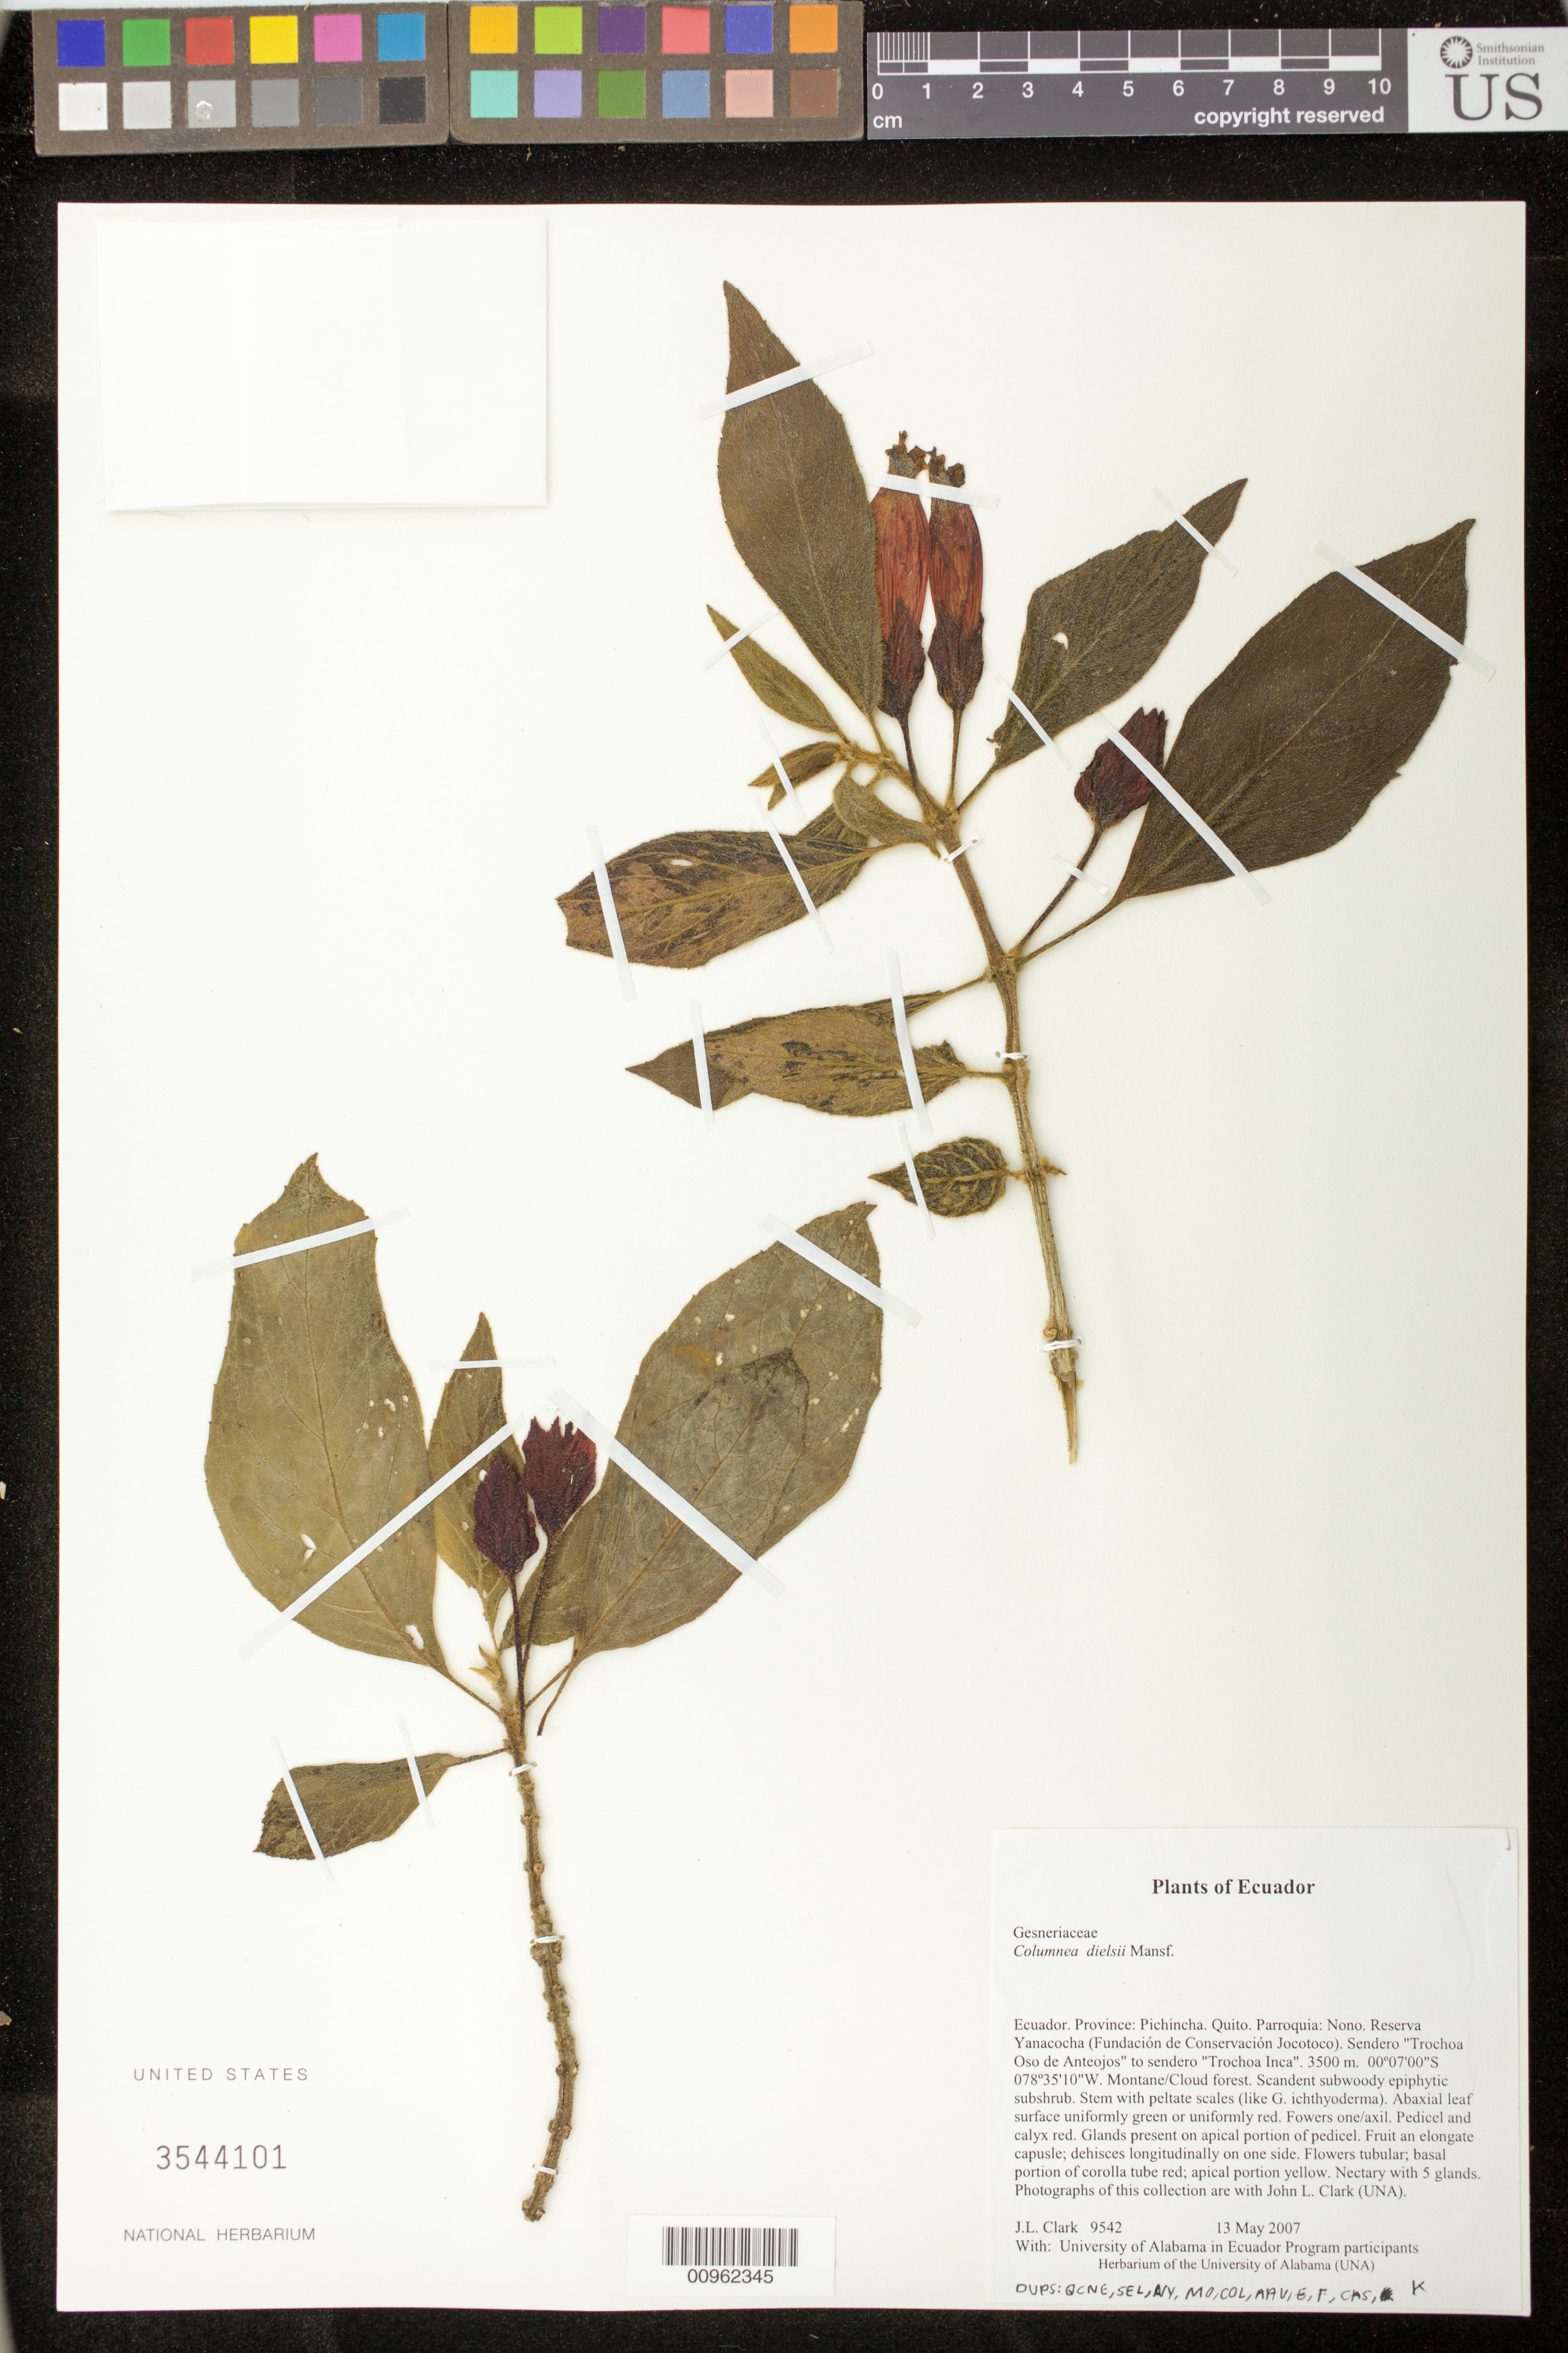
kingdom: Plantae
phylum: Tracheophyta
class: Magnoliopsida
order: Lamiales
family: Gesneriaceae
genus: Columnea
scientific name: Columnea dielsii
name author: Mansf.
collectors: J. L. Clark & University of Alabama in Ecuador Program participants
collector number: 9542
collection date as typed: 13 May 2007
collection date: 2007-05-13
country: Ecuador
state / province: Pichincha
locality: Quito. Parroquia: Nono. Reserva Yanacocha (Fundación de Conservación Jocotoco). Sendero "Trochoa Oso de Anteojos" to sendero "Trochoa Inca"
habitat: Montane/Cloud forest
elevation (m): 3500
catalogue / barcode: US 3544101